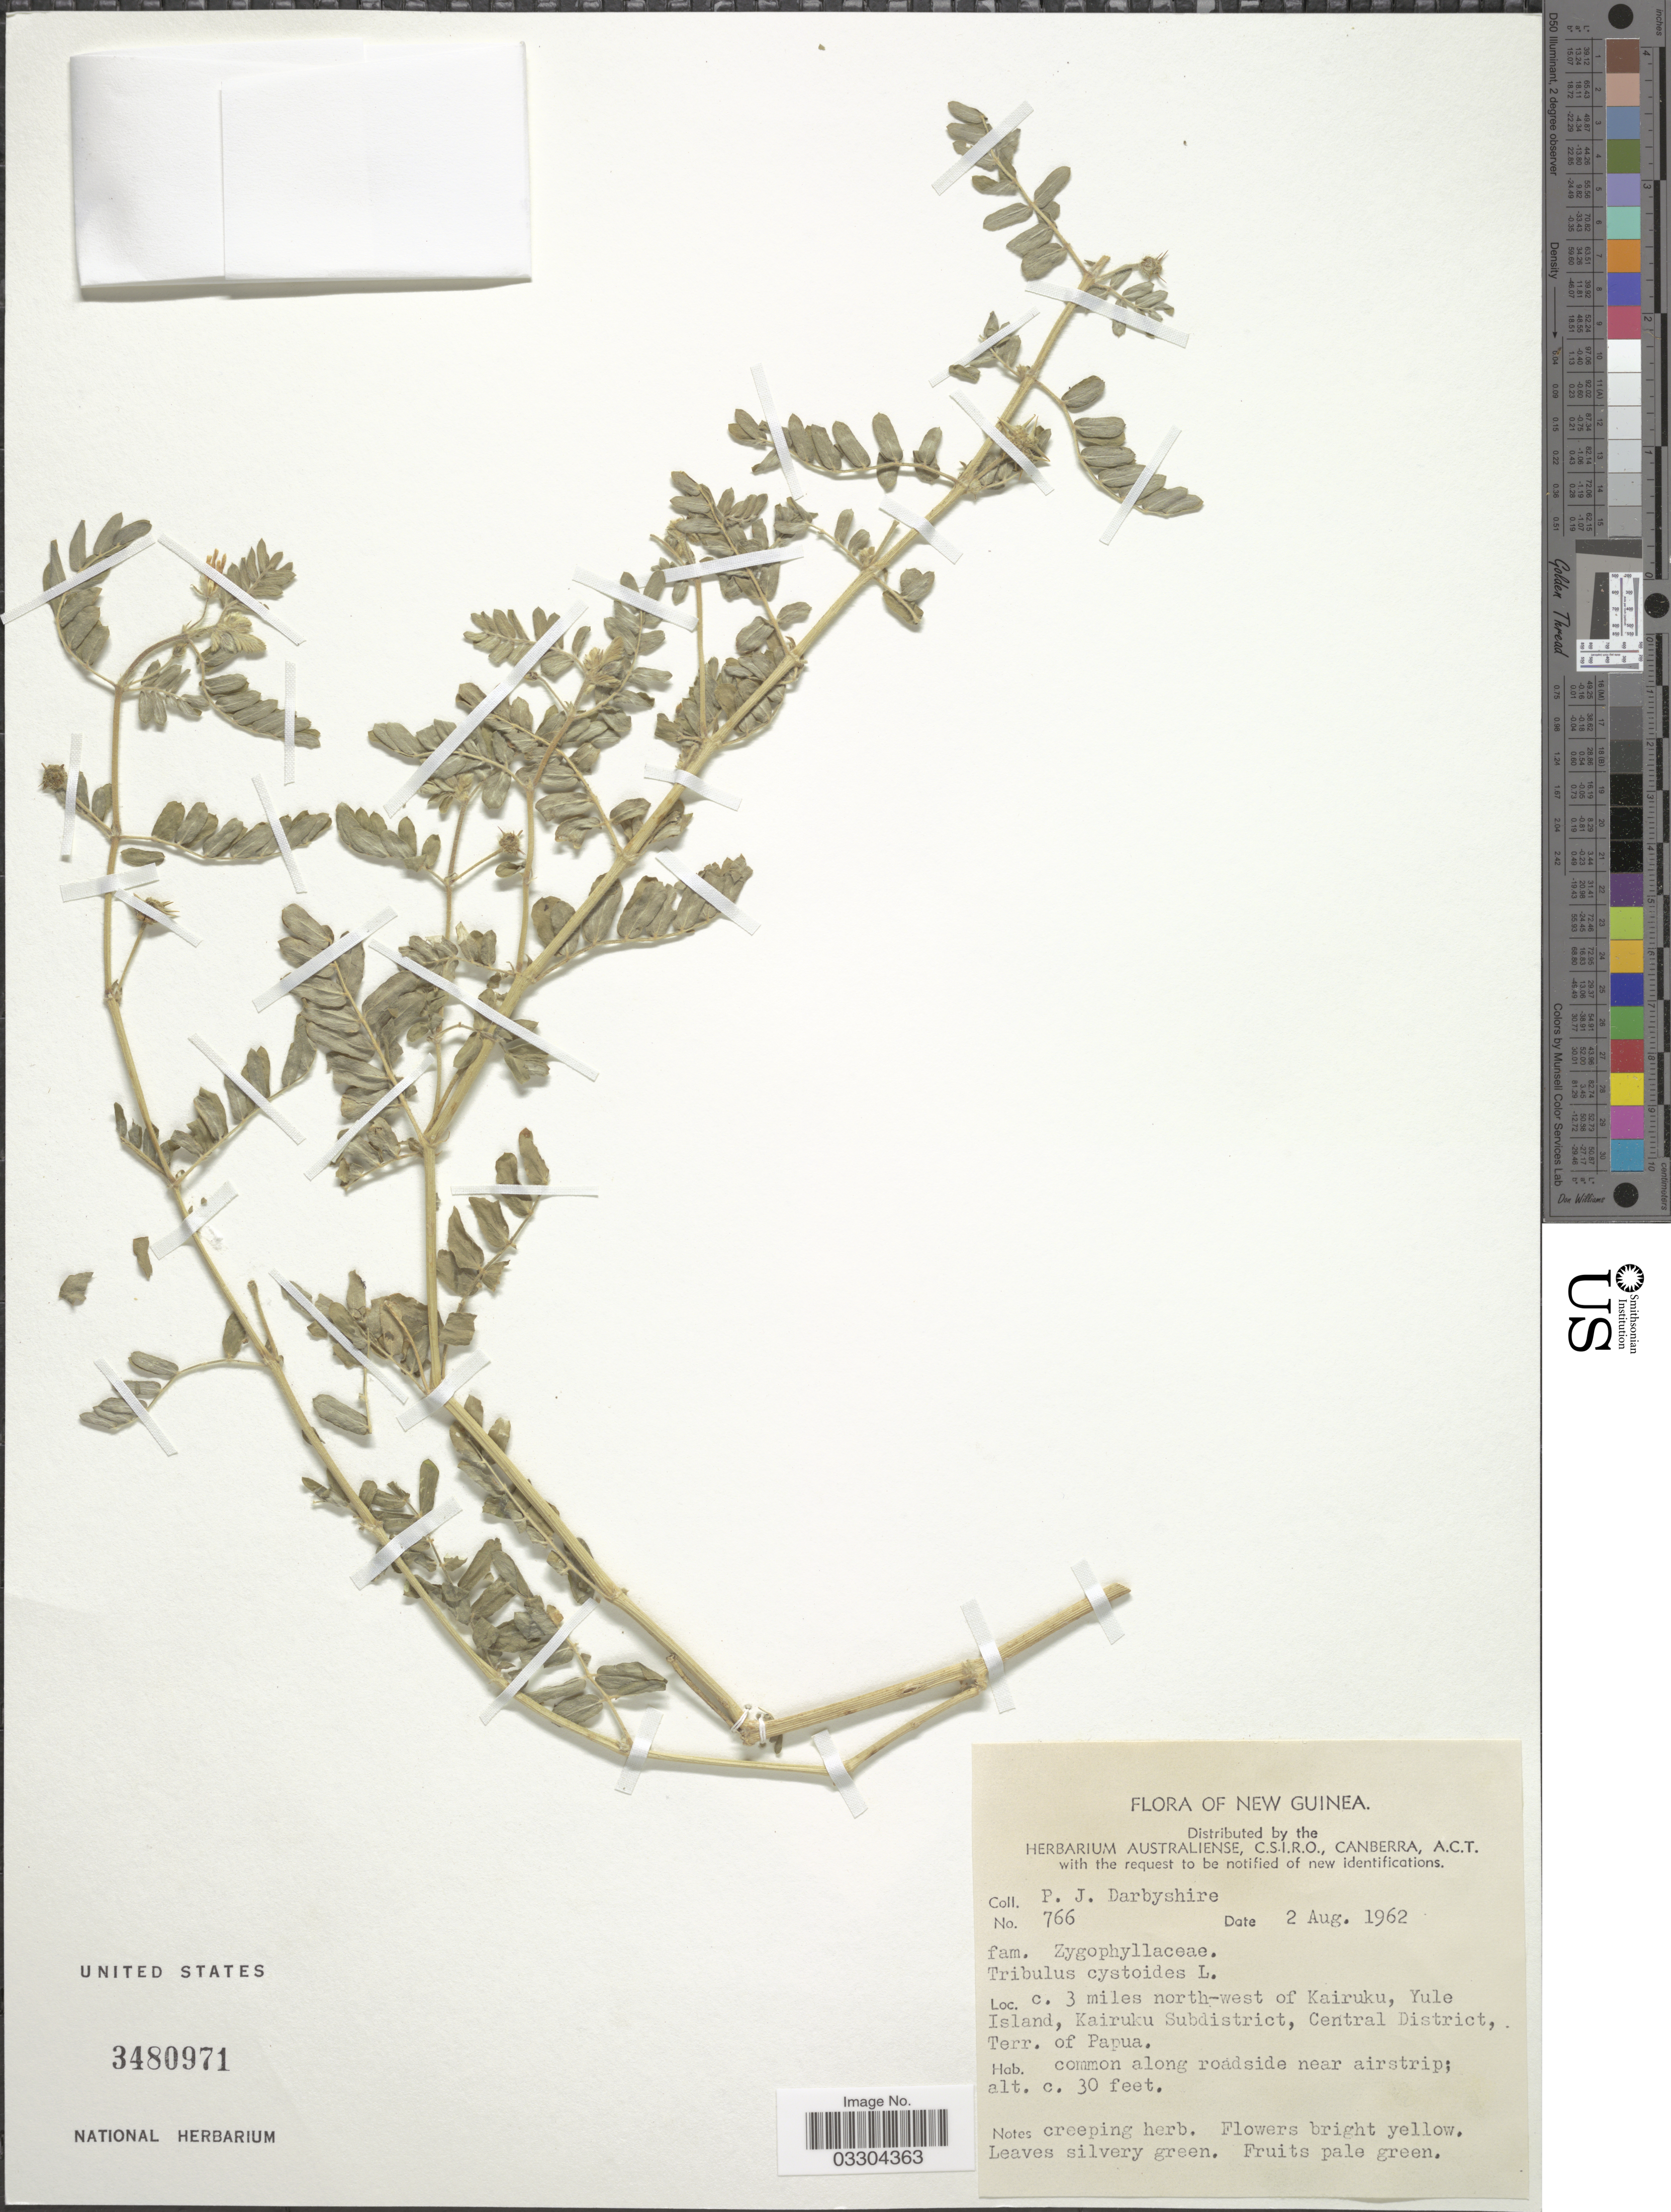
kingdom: Plantae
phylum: Tracheophyta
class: Magnoliopsida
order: Zygophyllales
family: Zygophyllaceae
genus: Tribulus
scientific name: Tribulus cistoides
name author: L.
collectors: P. Darbyshire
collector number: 766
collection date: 1962-08-02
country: Papua New Guinea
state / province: Central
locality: New Guinea. C. 3 miles north-west of Kairuku, Yule Island, Kairuku Subdistrict, Central District, Terr. of Papua. Along roadside near airstrip.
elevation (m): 9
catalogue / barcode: US 3480971